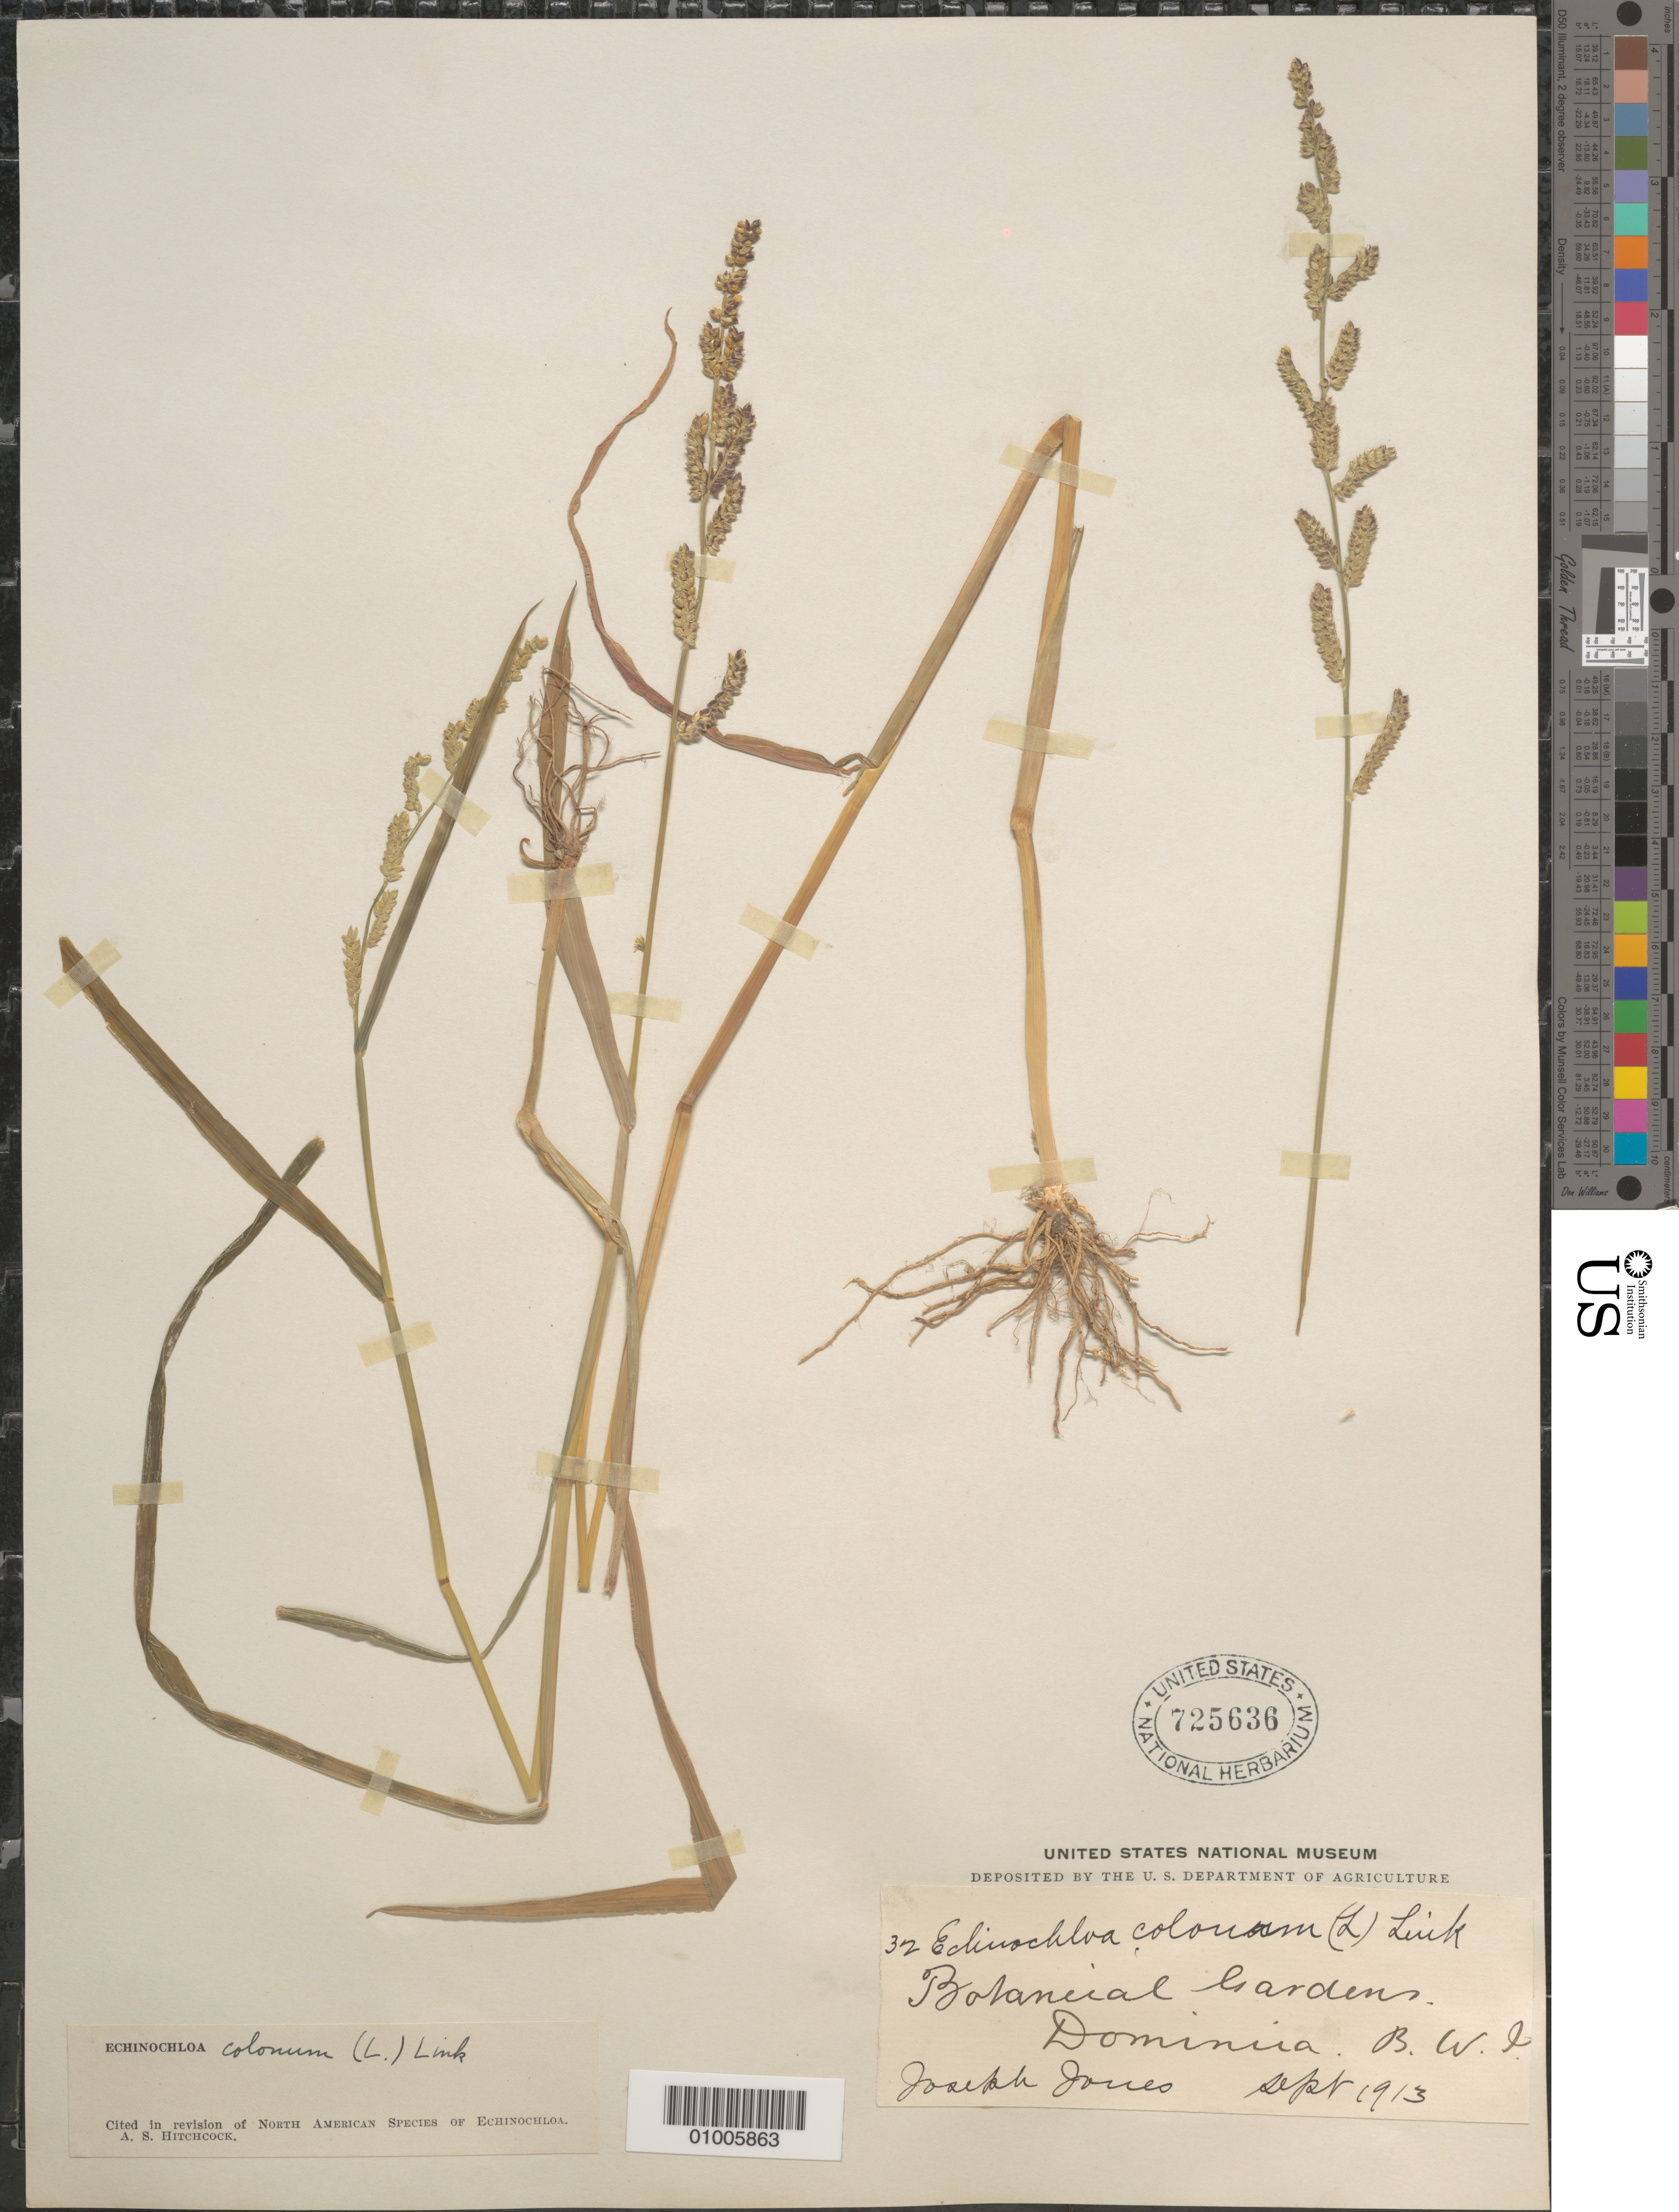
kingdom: Plantae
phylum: Tracheophyta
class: Liliopsida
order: Poales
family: Poaceae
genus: Echinochloa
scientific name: Echinochloa colona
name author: (L.) Link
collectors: J. Jones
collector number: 32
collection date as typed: Sep 1913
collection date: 1913-09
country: Dominica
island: Dominica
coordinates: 0 N, 0 E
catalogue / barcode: US 725636